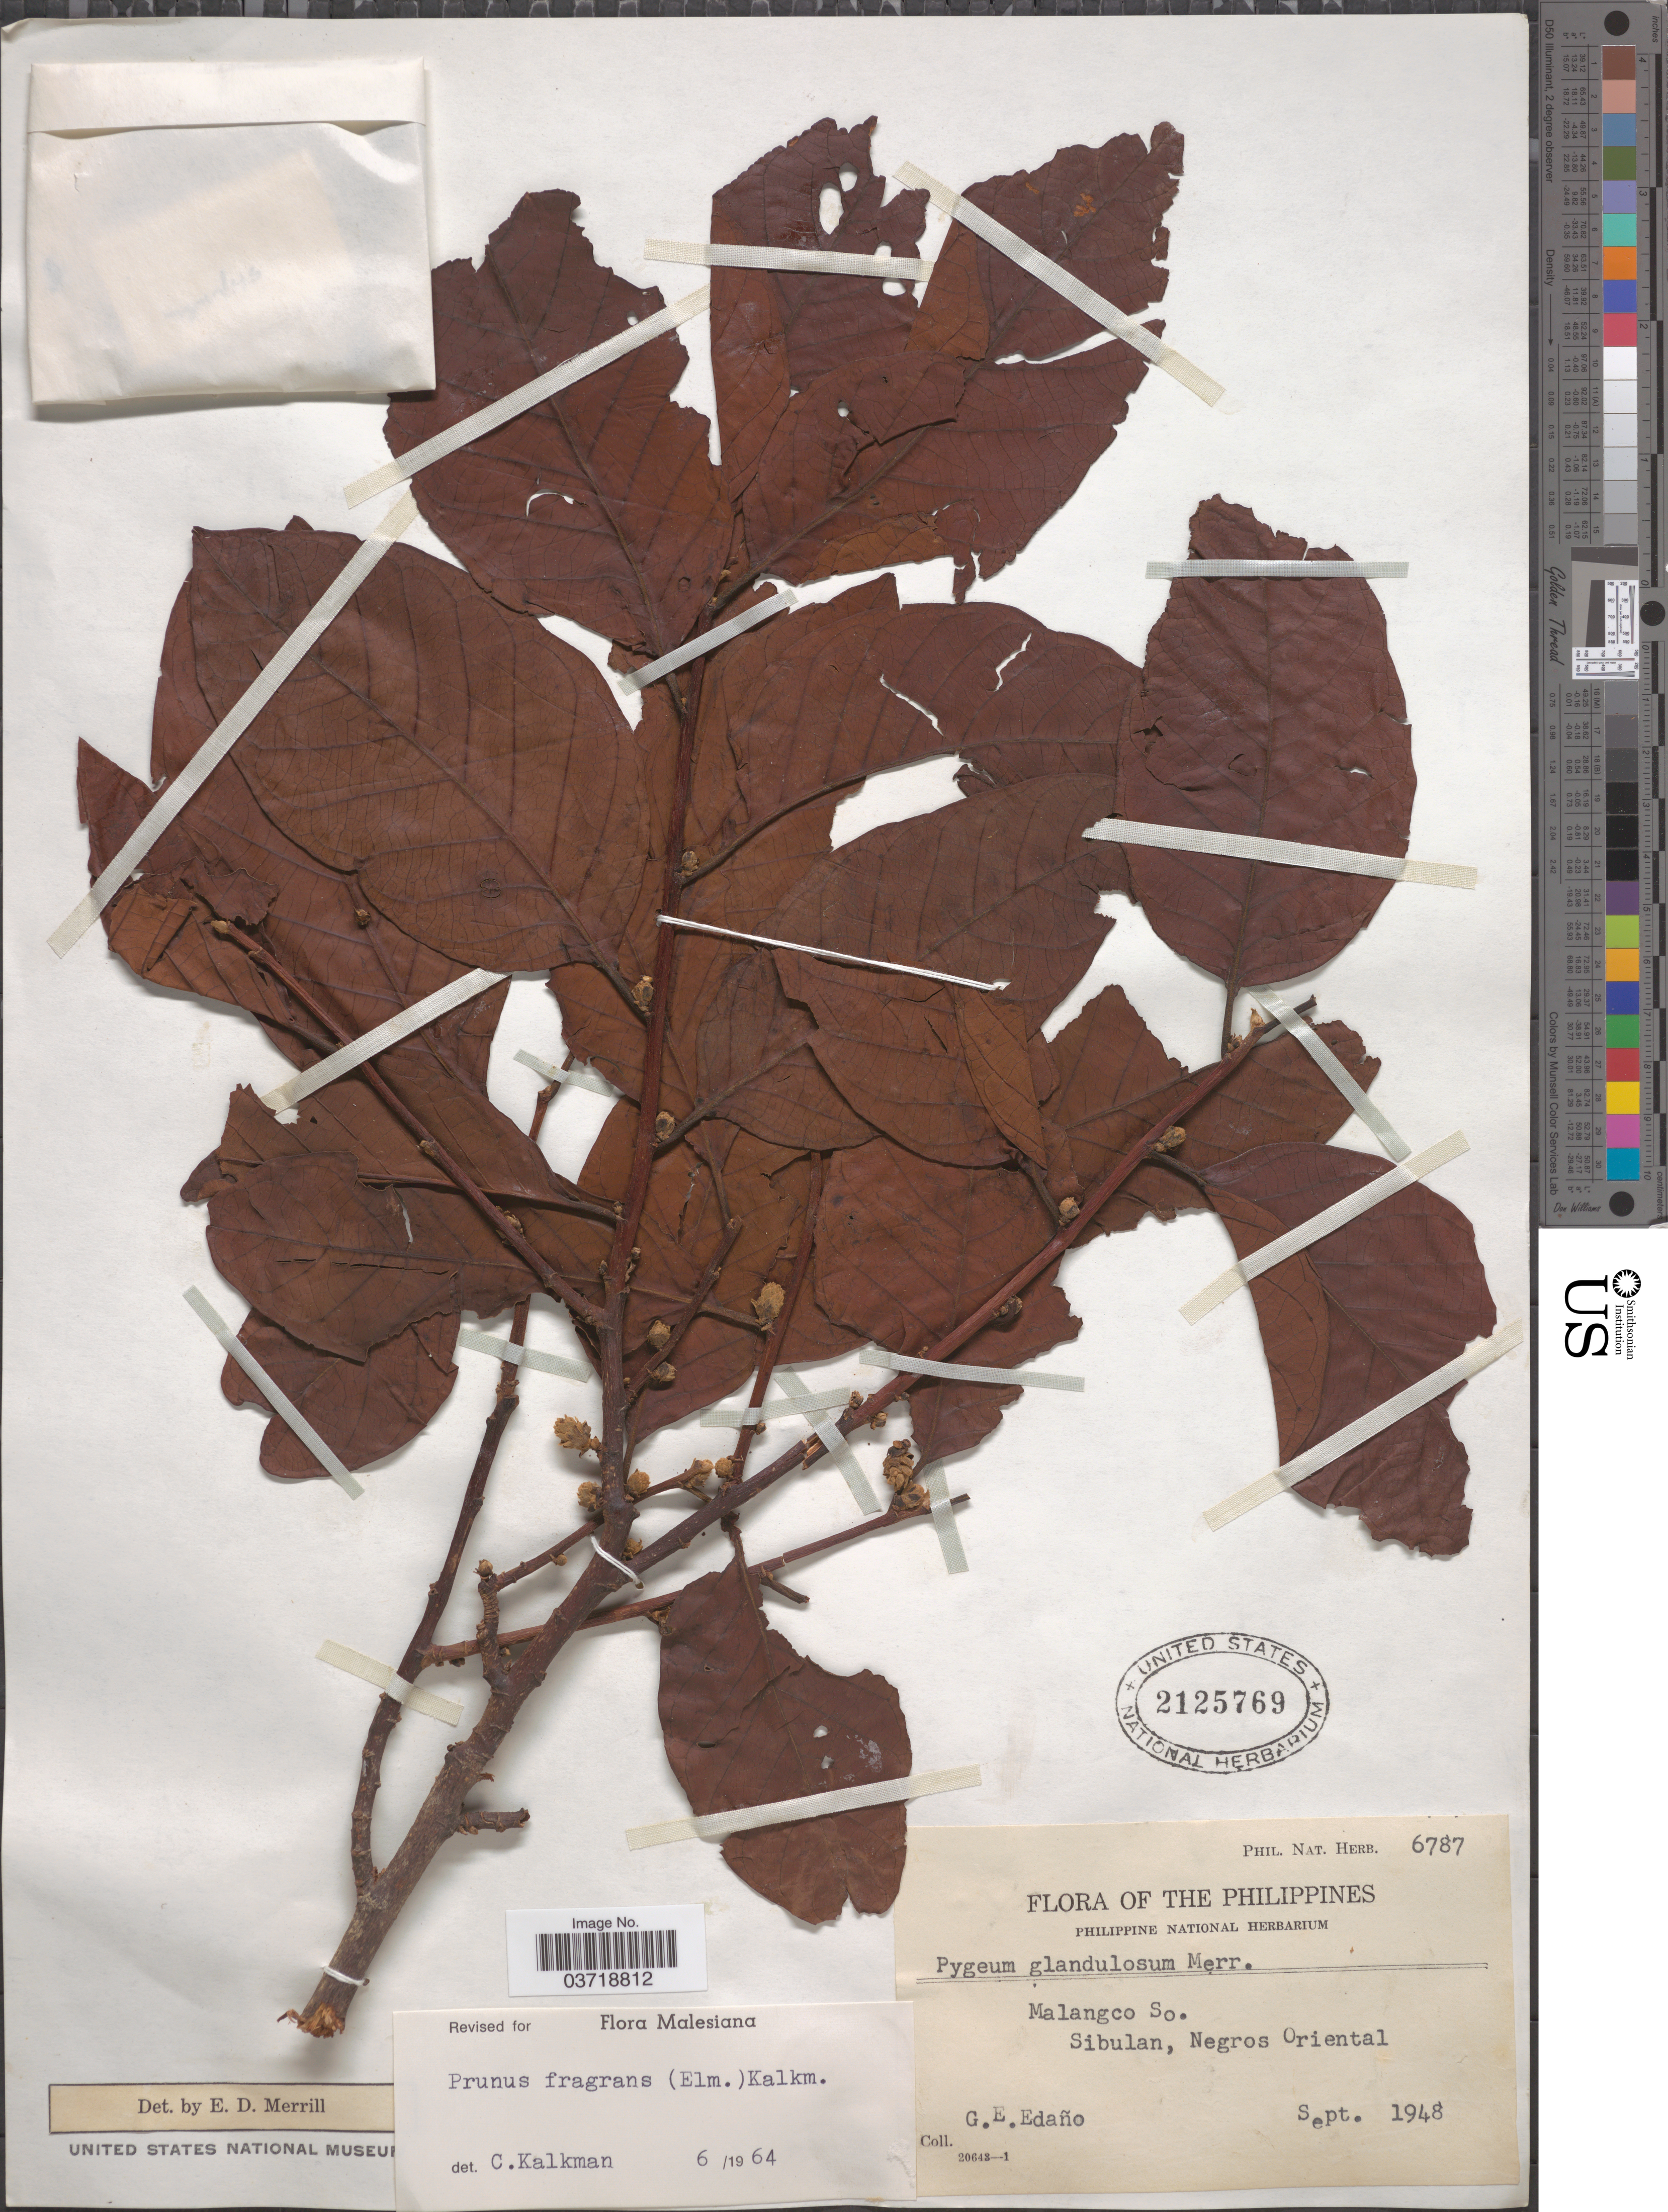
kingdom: Plantae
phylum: Tracheophyta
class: Magnoliopsida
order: Rosales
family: Rosaceae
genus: Prunus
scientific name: Prunus fragrans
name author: (Elmer) Kalkman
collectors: G. E. Edaño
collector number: Phil. Nat. Herb. 6787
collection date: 1948-09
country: Philippines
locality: Malangco So. Sibulan, Negros Oriental.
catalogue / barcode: US 2125769